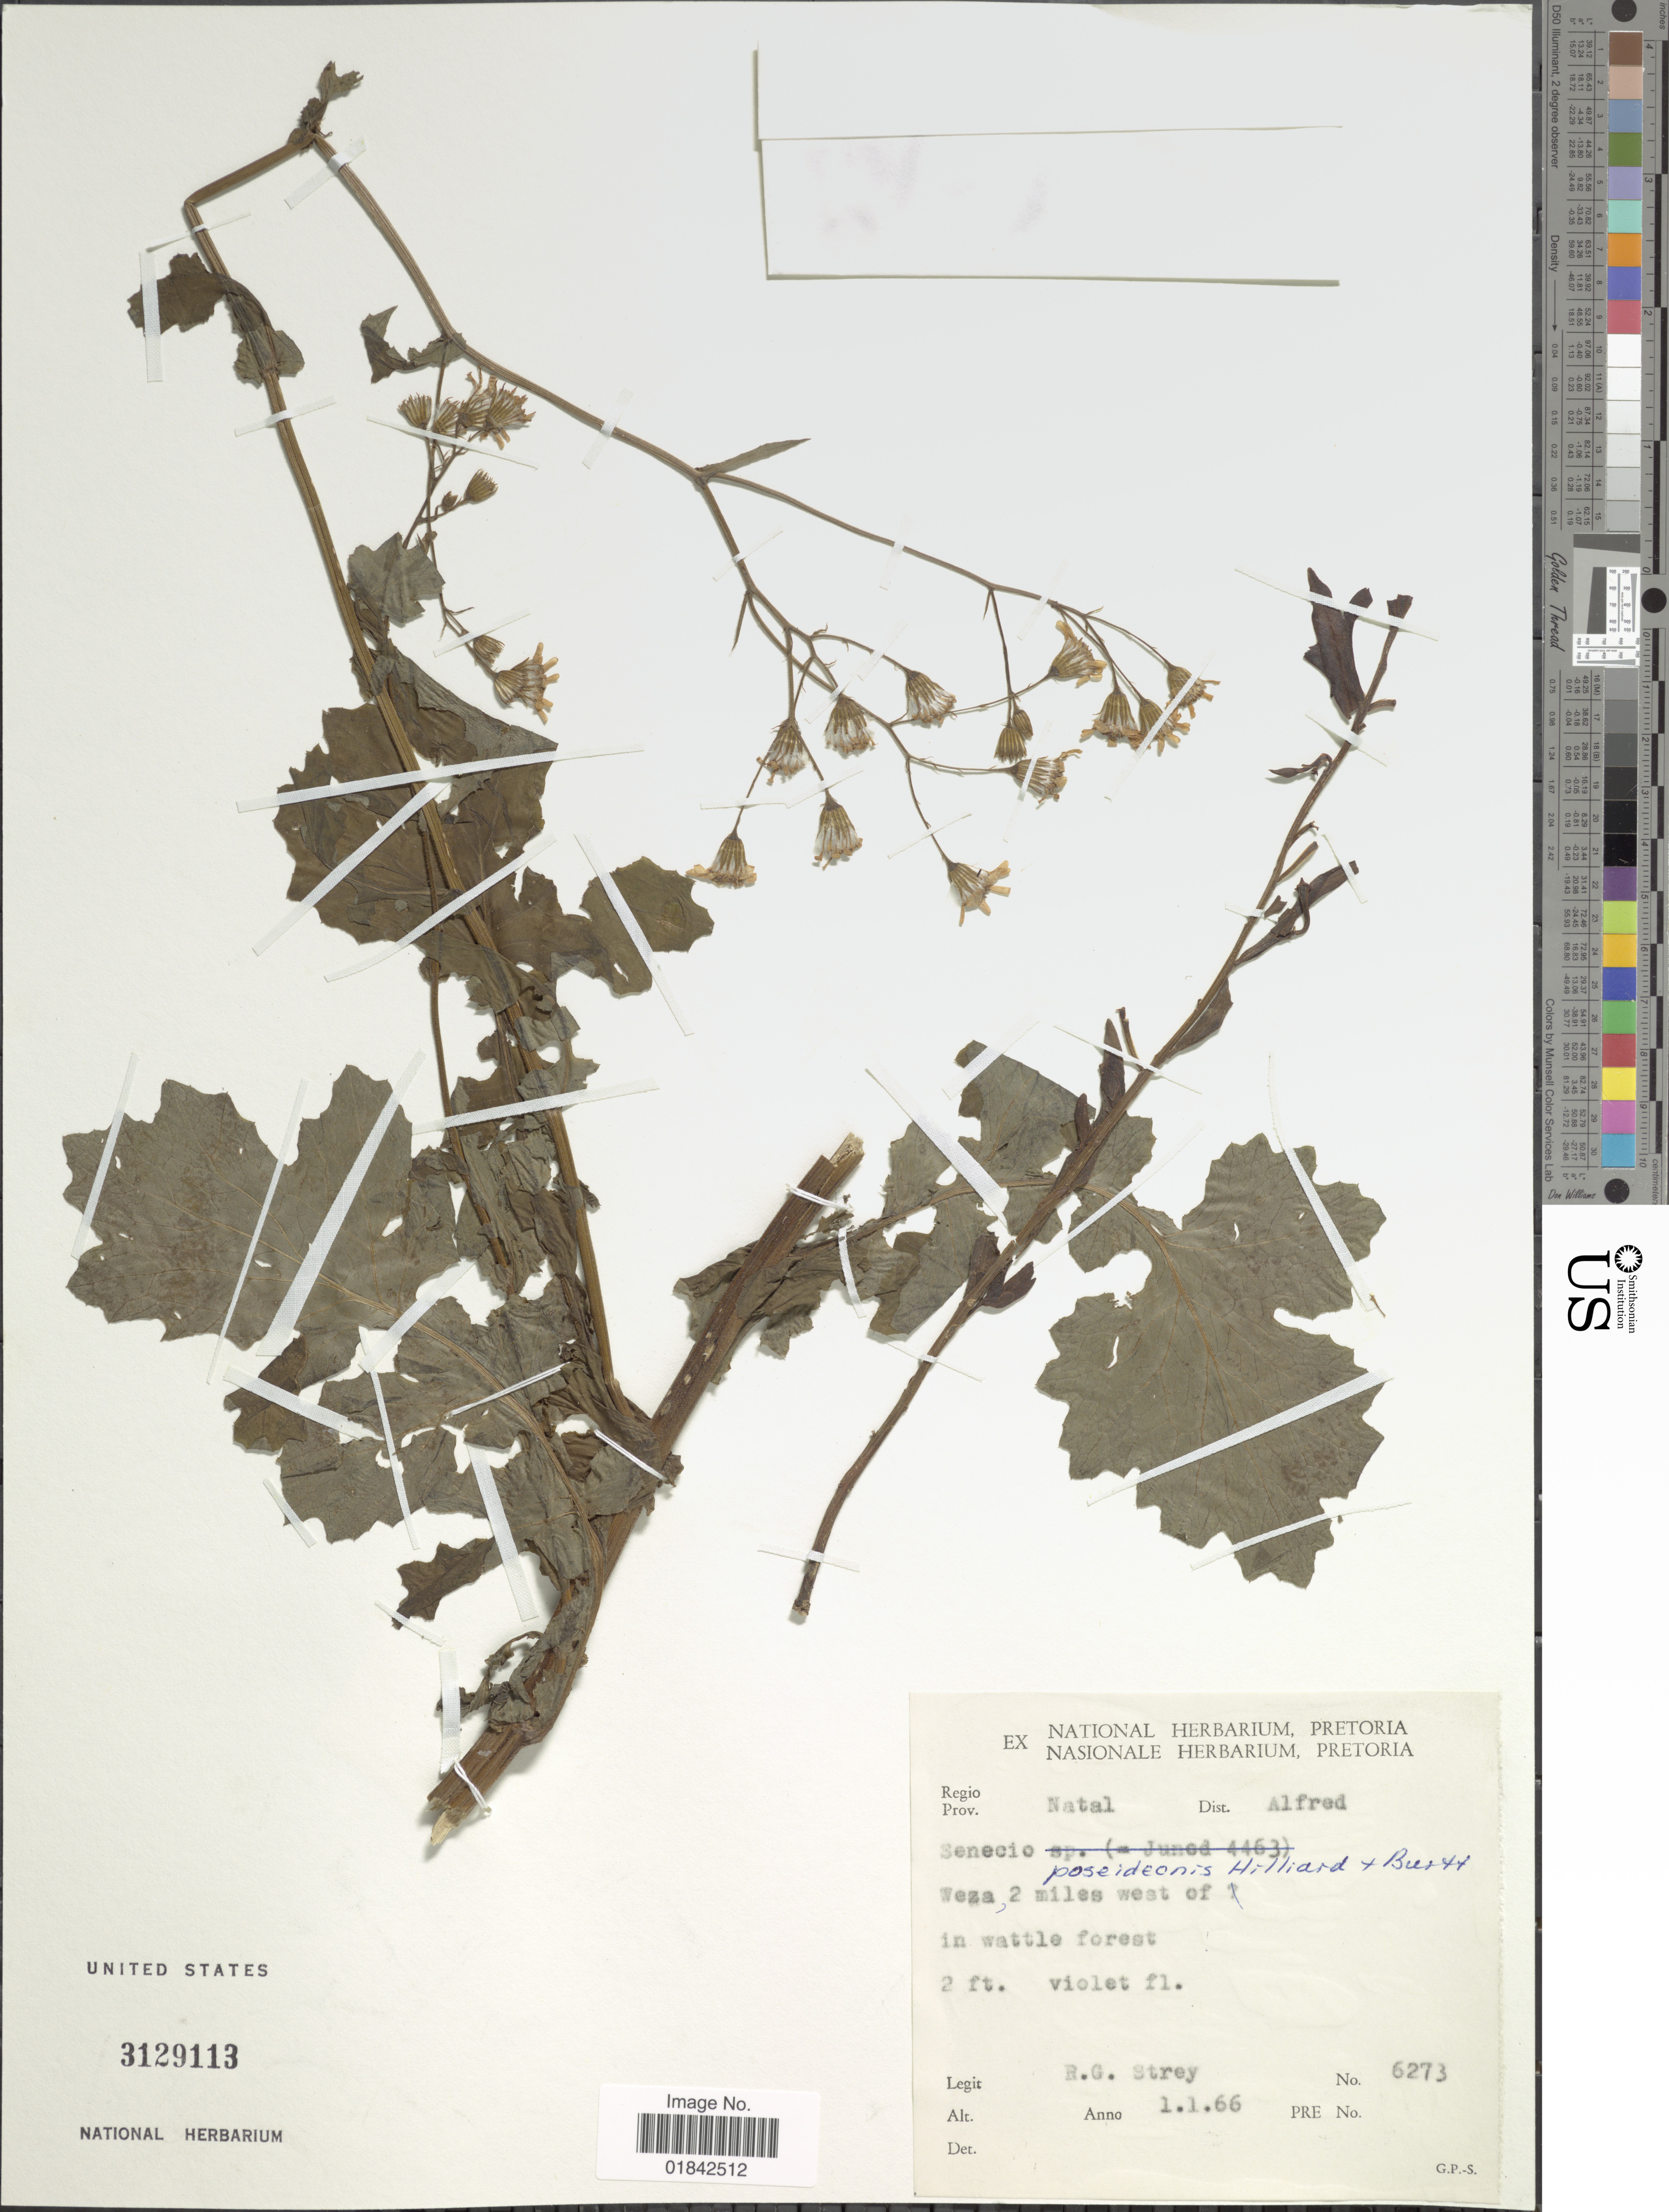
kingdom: Plantae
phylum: Tracheophyta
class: Magnoliopsida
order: Asterales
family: Asteraceae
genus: Senecio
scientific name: Senecio poseideonis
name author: Hilliard & Burtt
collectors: R. G. Strey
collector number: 6273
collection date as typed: Transcribed d/m/y: 1/1/66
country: South Africa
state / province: KwaZulu-Natal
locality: Regio Prov. Natal. Dist. Alfred. Weza, 2 miles west of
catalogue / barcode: US 3129113